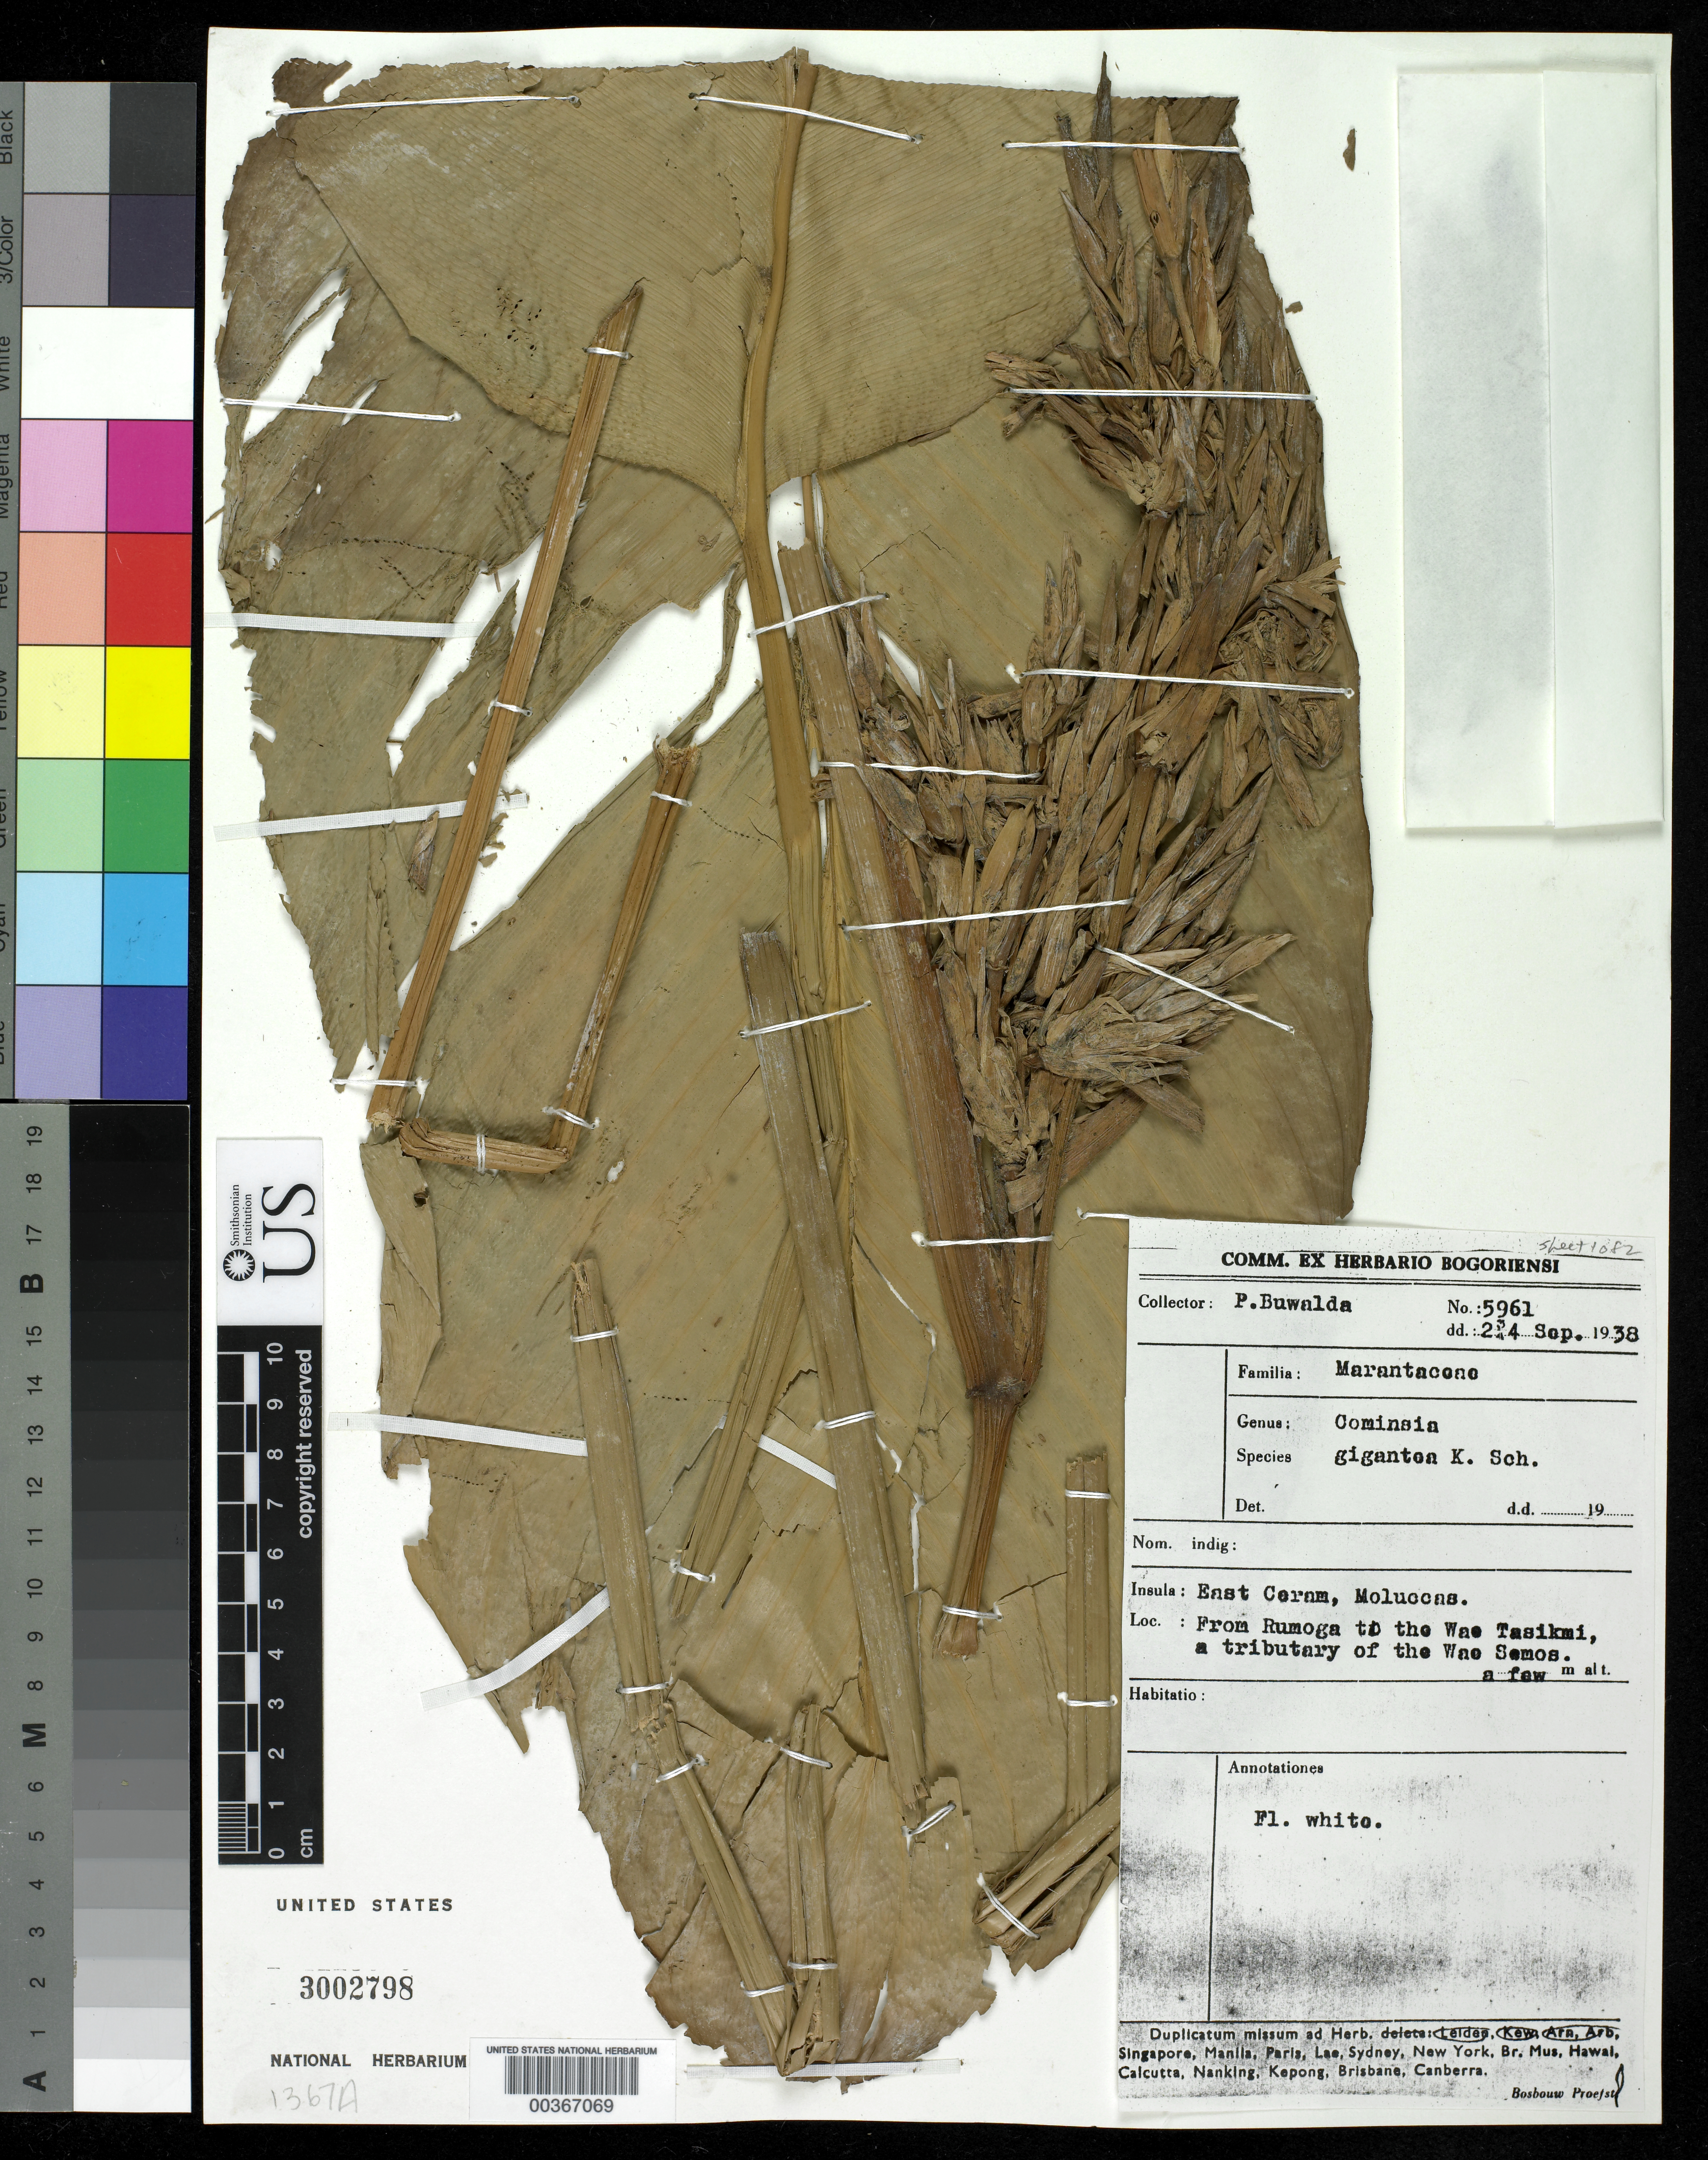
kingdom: Plantae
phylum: Tracheophyta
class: Liliopsida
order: Zingiberales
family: Marantaceae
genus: Phrynium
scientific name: Phrynium giganteum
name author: Scheff.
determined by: Strong, M. T., (US), Smithsonian Institution - National Museum of Natural History (UNITED STATES)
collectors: P. Buwalda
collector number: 5961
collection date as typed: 24 Sep 1938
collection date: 1938-09-24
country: Indonesia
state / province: Maluku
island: Ceram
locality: East Ceram, from Rumoga to Wae Tasikmi, a tributary of Wae Semos, a few m alt.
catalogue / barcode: US 3002798